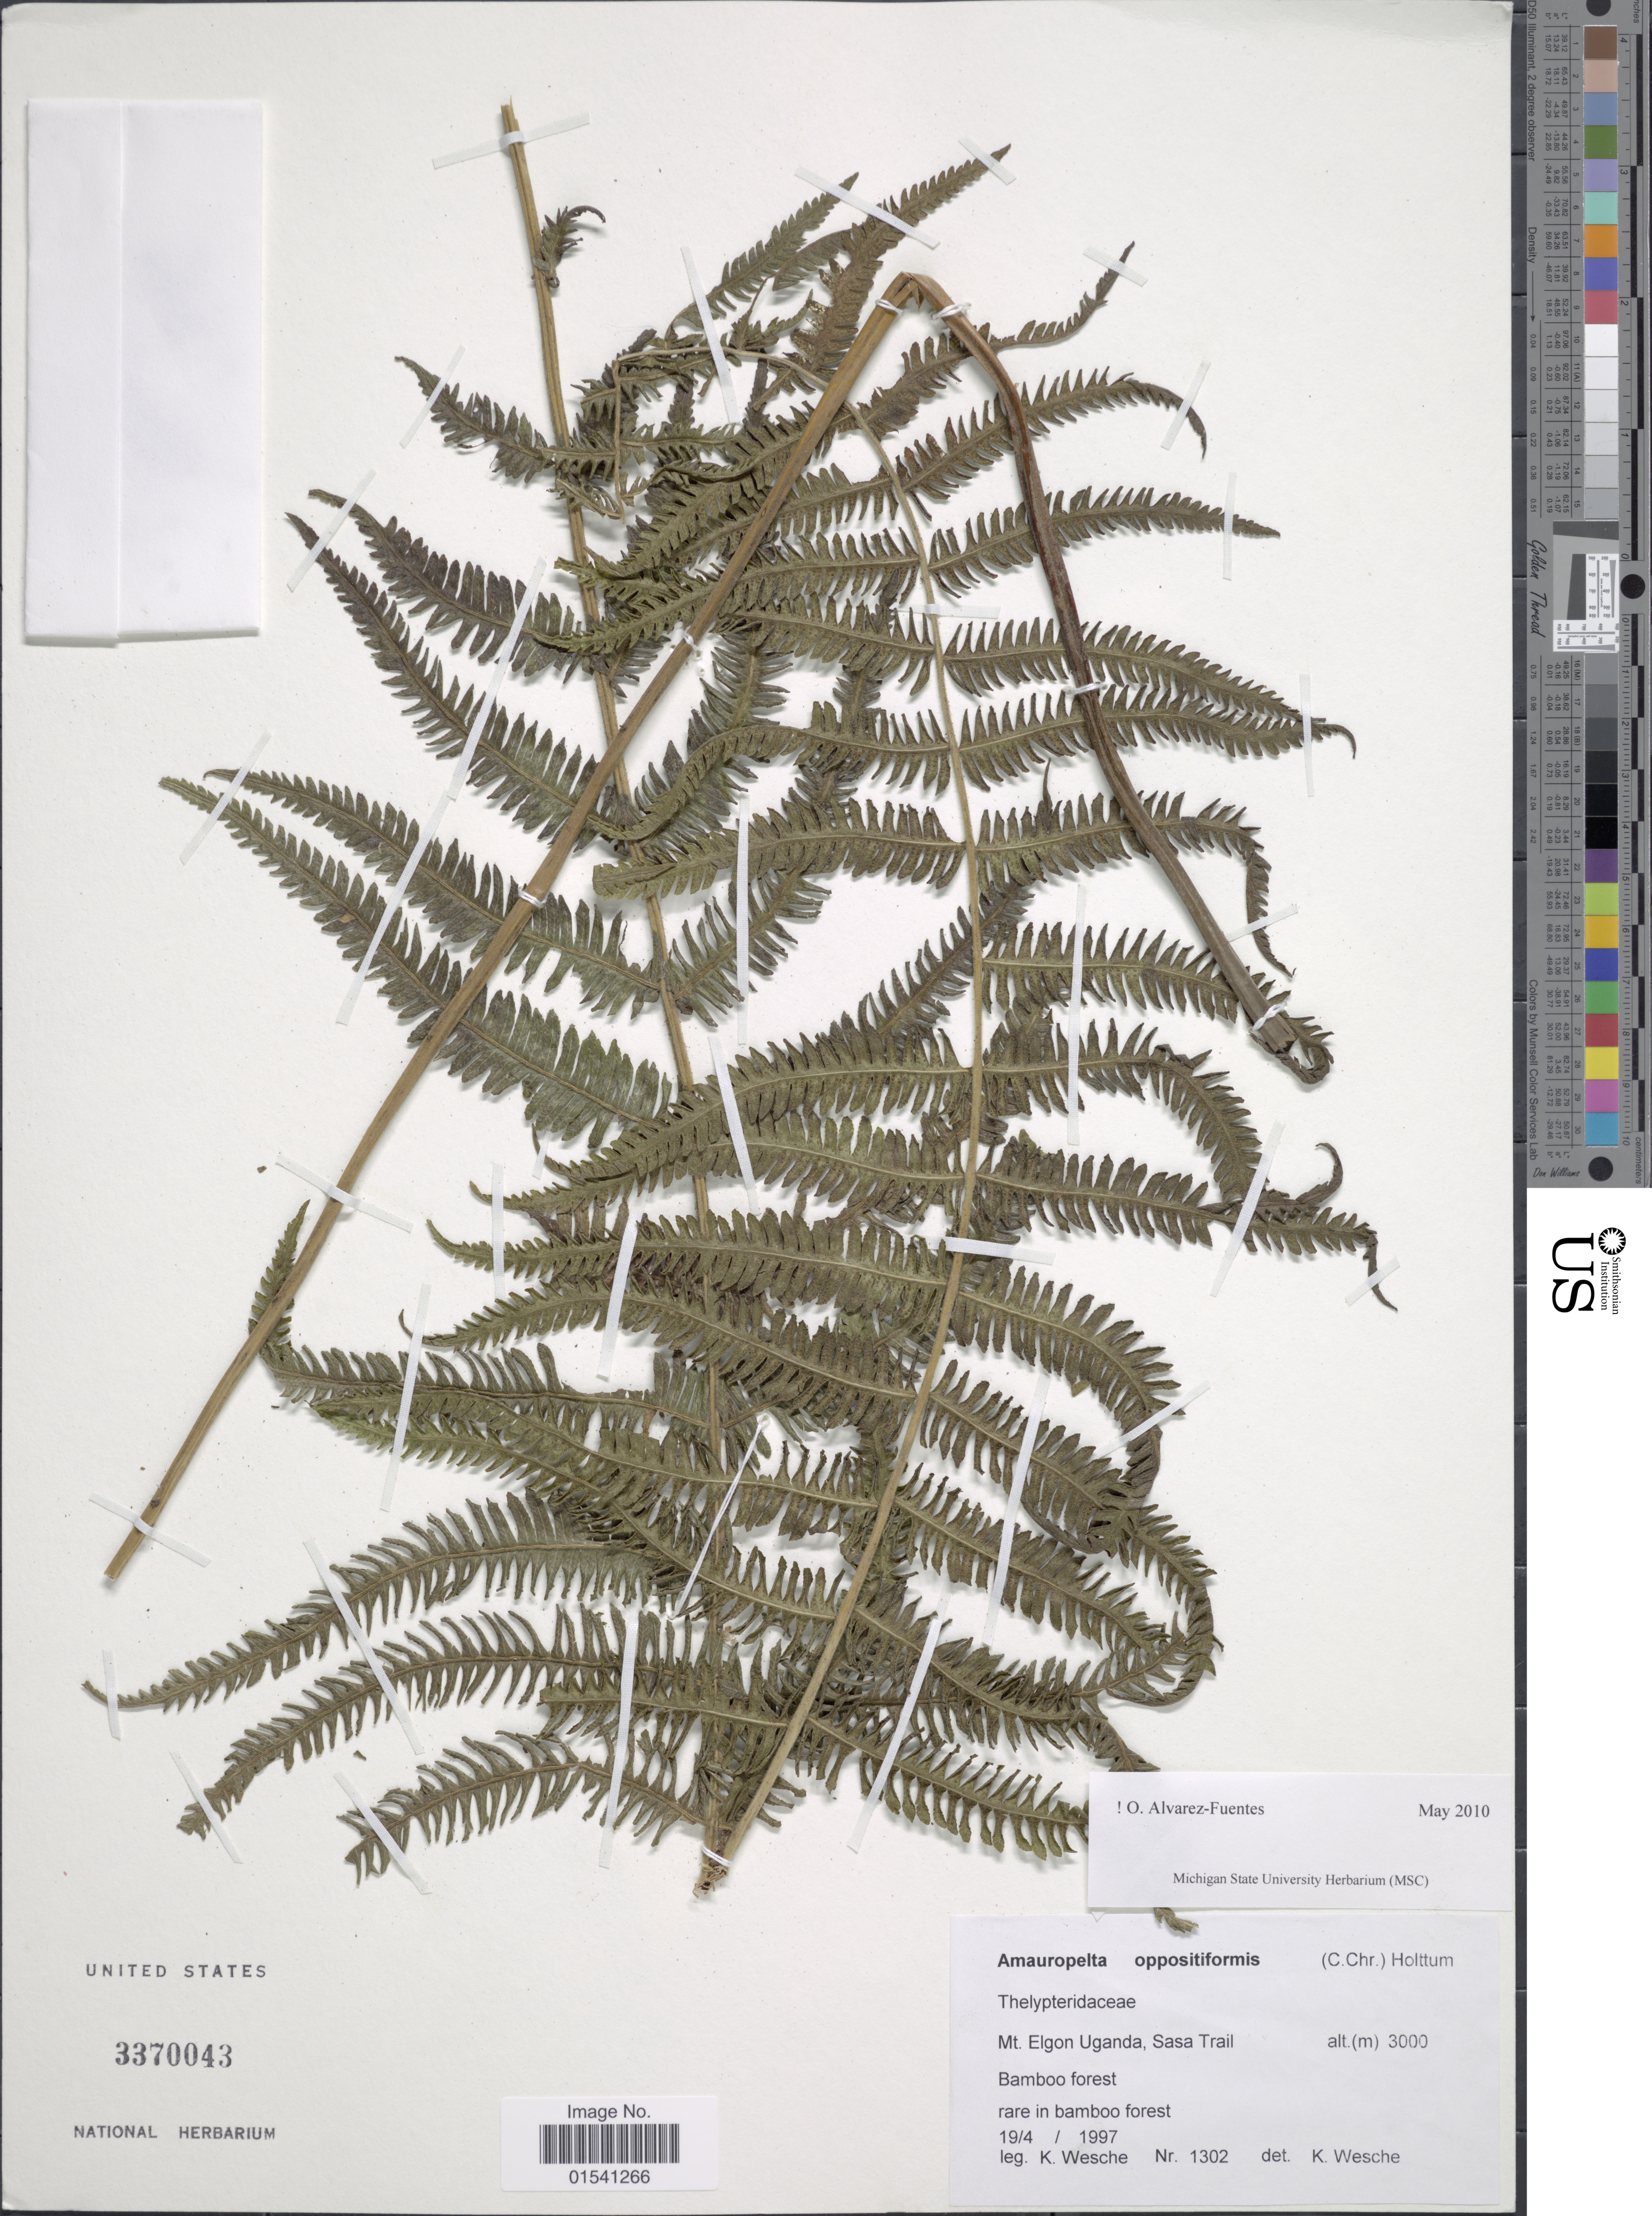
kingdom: Plantae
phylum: Tracheophyta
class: Polypodiopsida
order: Polypodiales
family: Thelypteridaceae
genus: Amauropelta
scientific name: Amauropelta oppositiformis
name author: (C. Chr.) Holttum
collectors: K. Wesche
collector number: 1302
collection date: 1997-04-19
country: Uganda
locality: Mt Elgon, Sasa Trail. Bamboo forest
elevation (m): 3000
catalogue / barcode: US 3370043